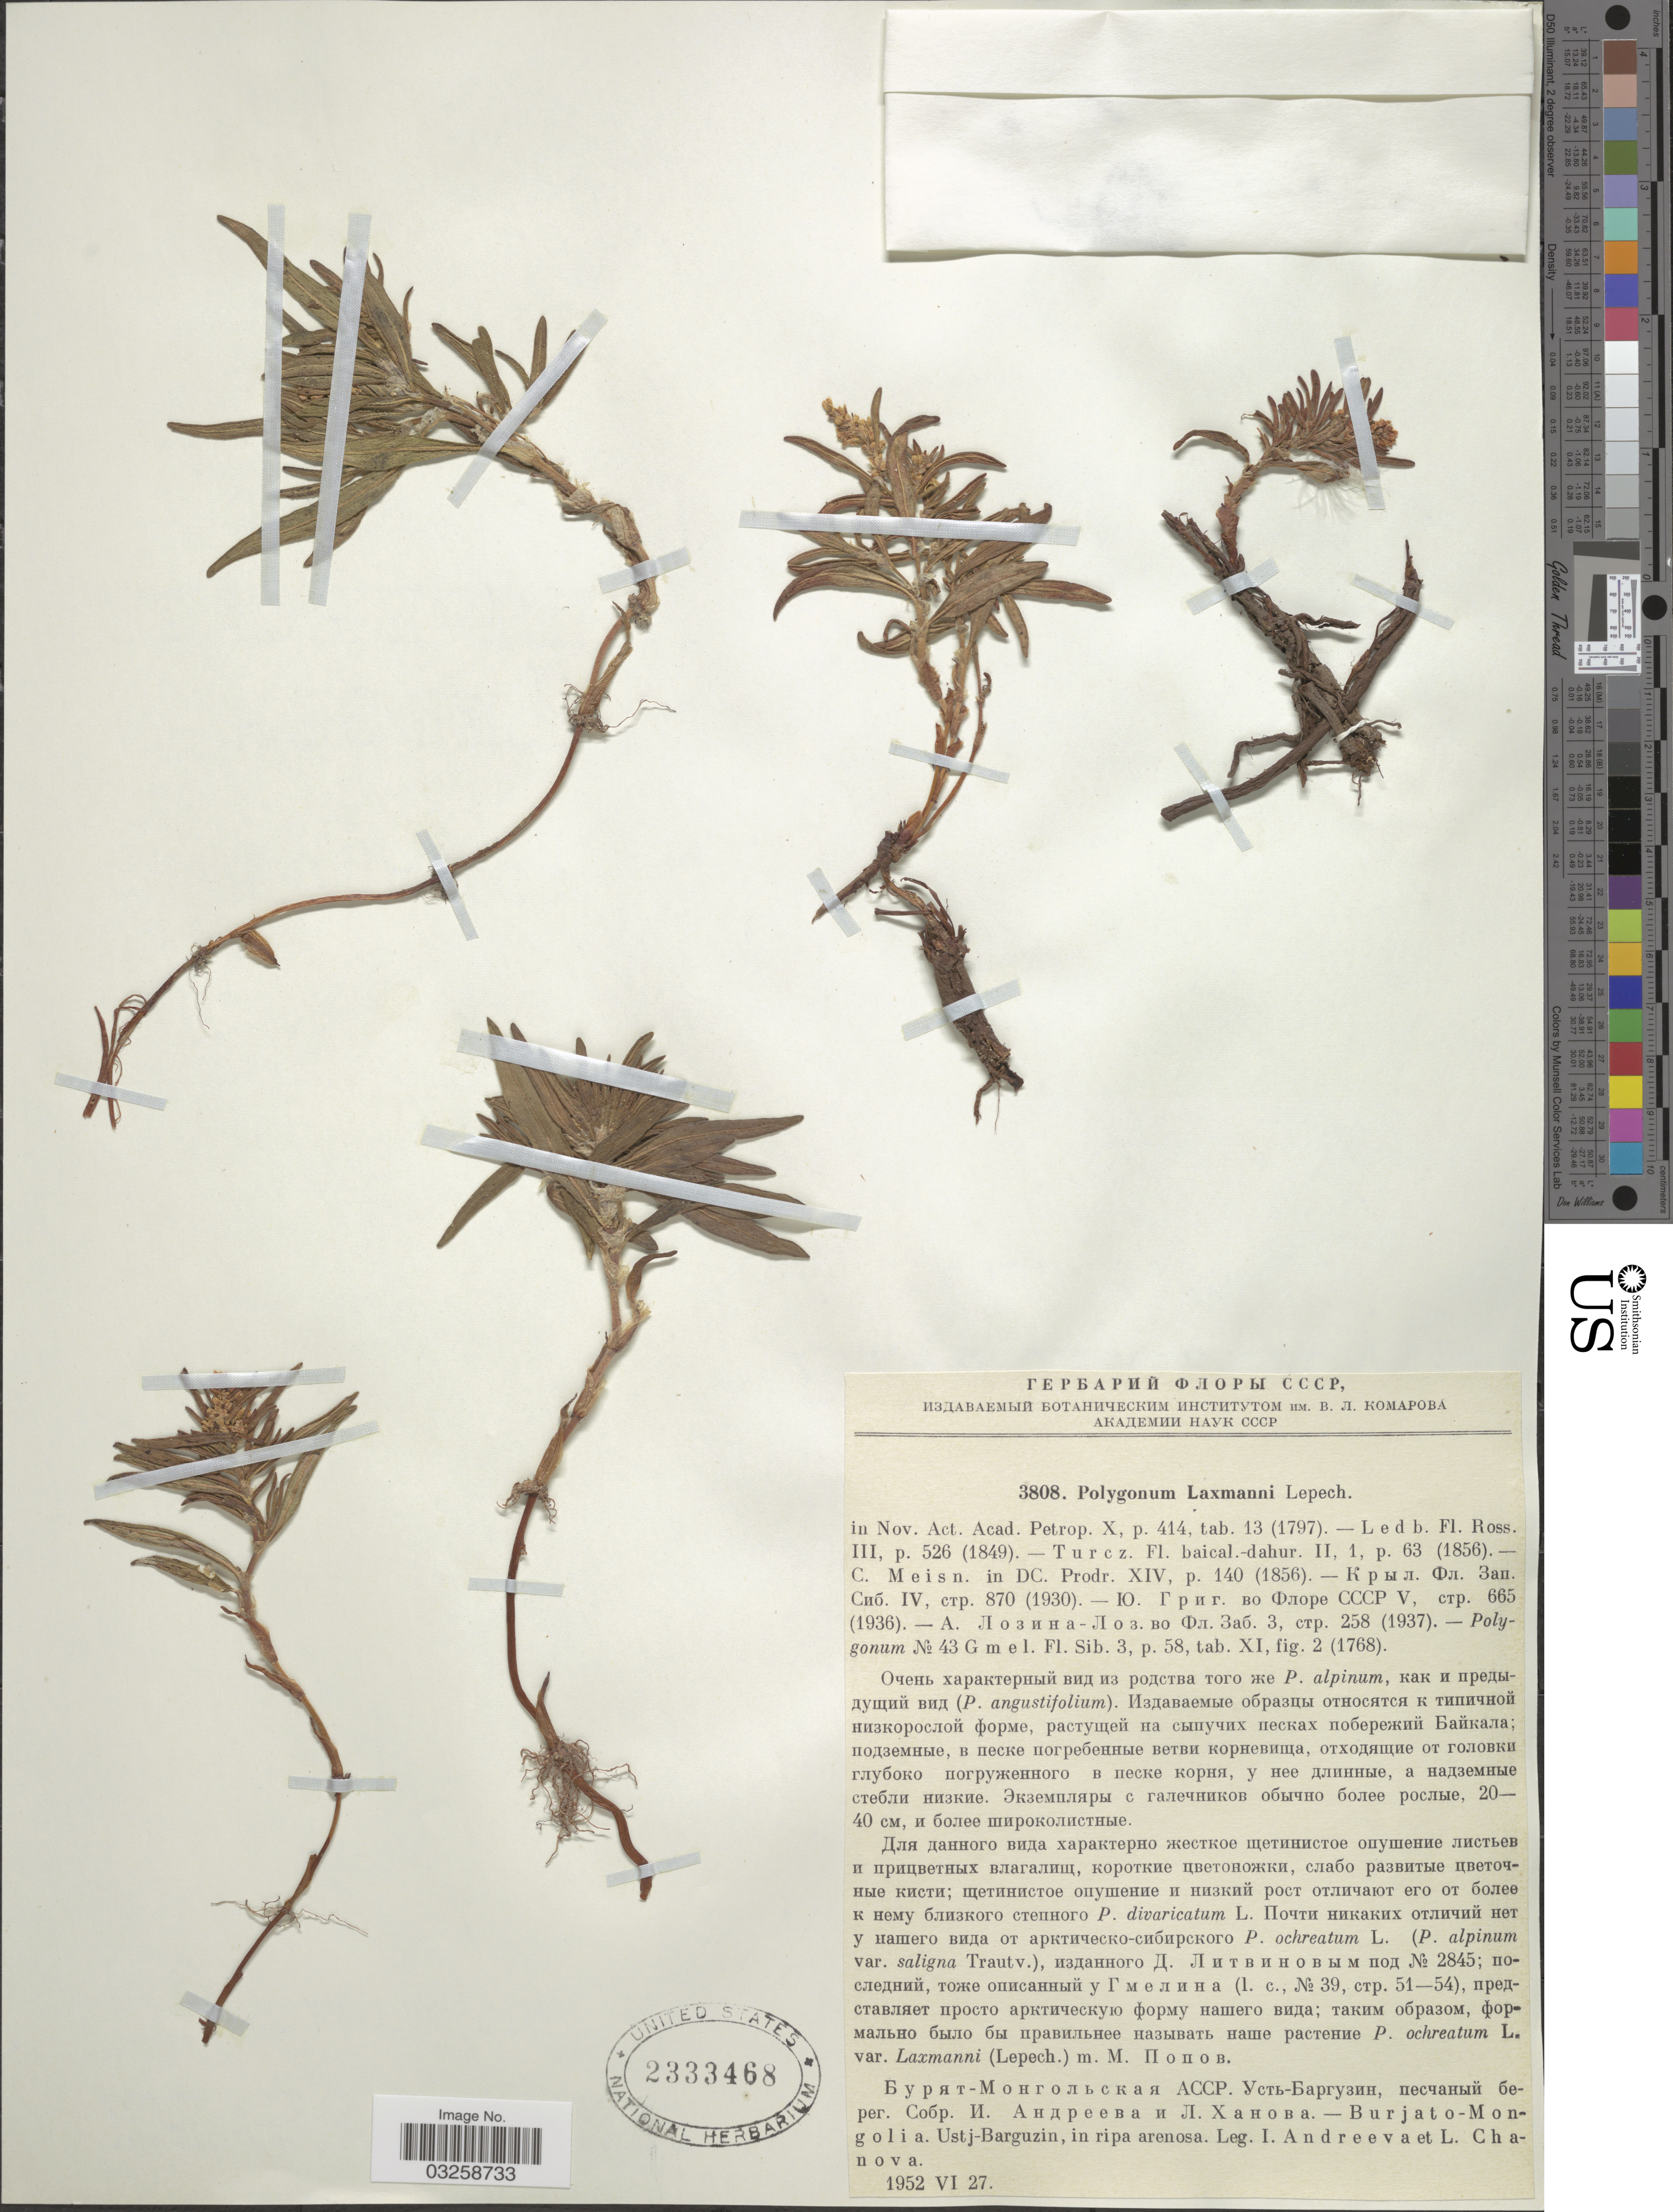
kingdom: Plantae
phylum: Tracheophyta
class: Magnoliopsida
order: Caryophyllales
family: Polygonaceae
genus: Koenigia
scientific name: Koenigia ochreata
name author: (L.) T.M. Schust. & Reveal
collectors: I. Andreeva & L. Chanova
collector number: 3808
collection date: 1952-06-27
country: Russian Federation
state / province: Buryatia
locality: Burjato-Mongolia. Ustj-Barguzin, in ripa arenosa.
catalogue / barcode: US 2333468